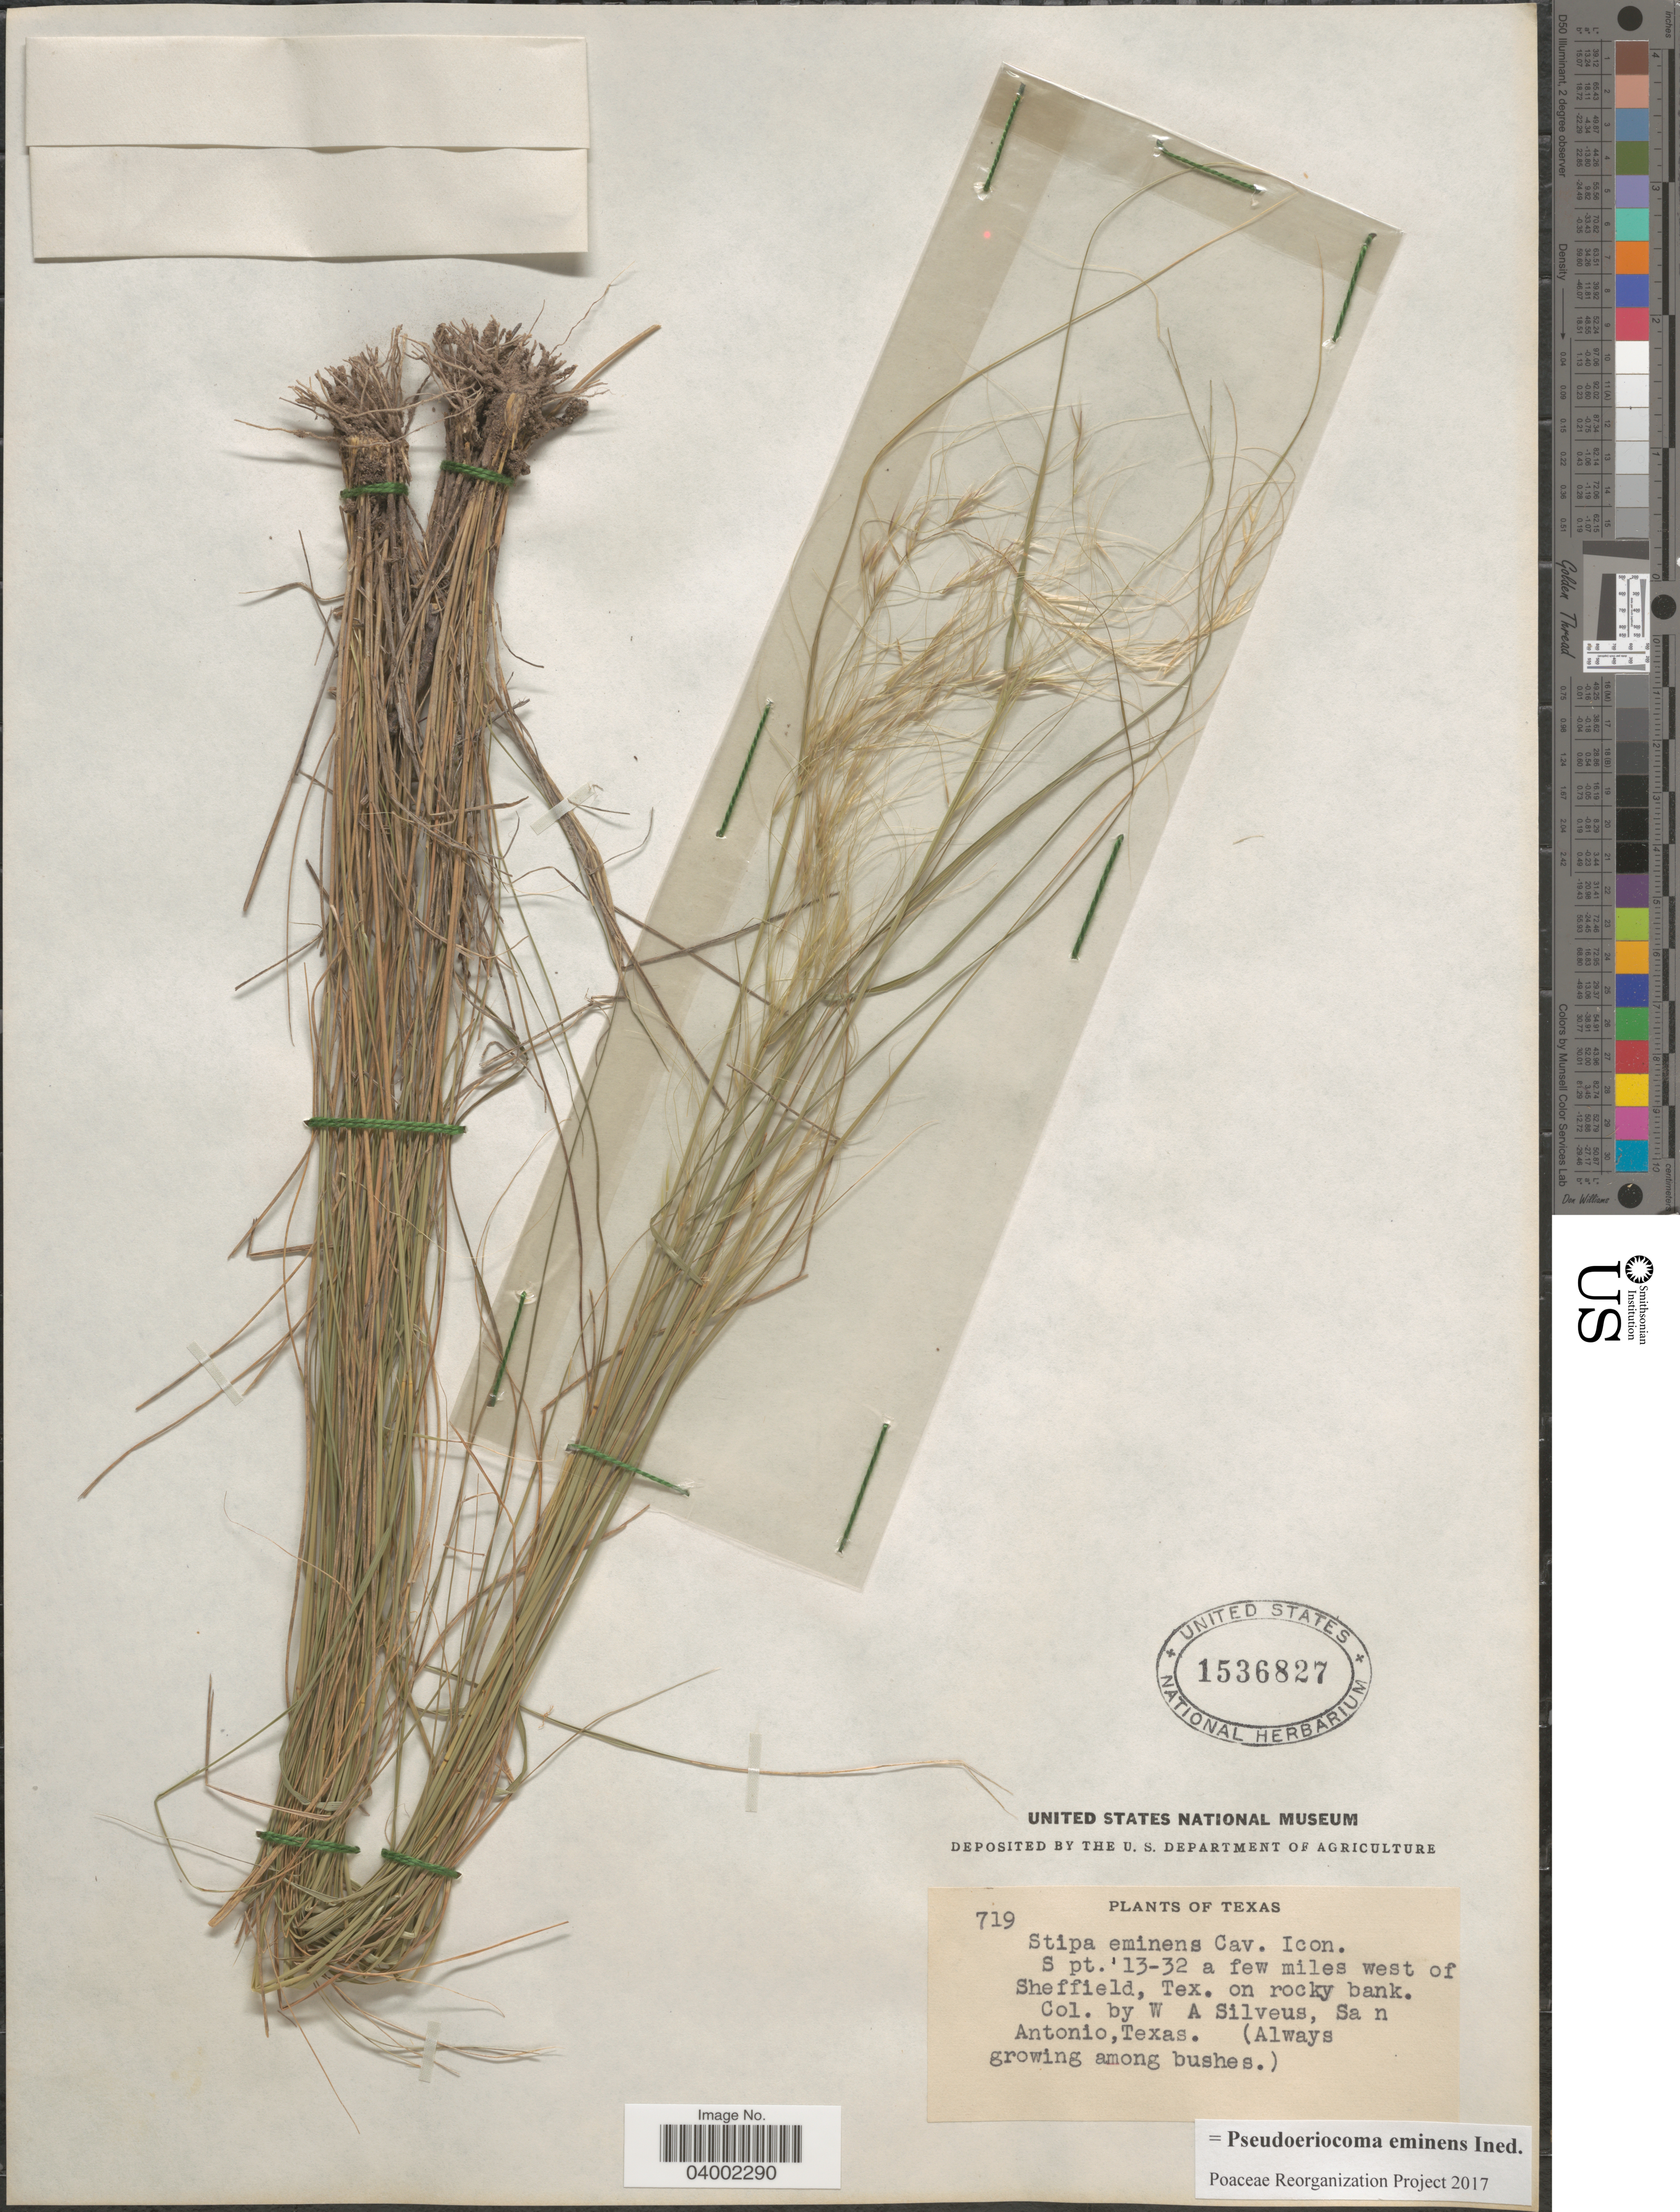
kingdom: Plantae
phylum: Tracheophyta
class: Liliopsida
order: Poales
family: Poaceae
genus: Pseudoeriocoma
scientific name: Pseudoeriocoma eminens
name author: (Cav.) Romasch.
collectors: W. Silveus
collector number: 719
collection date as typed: Transcribed d/m/y: 13/9/32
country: United States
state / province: Texas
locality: A few miles west of Sheffield, Tex. on rocky bank.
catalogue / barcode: US 1536827